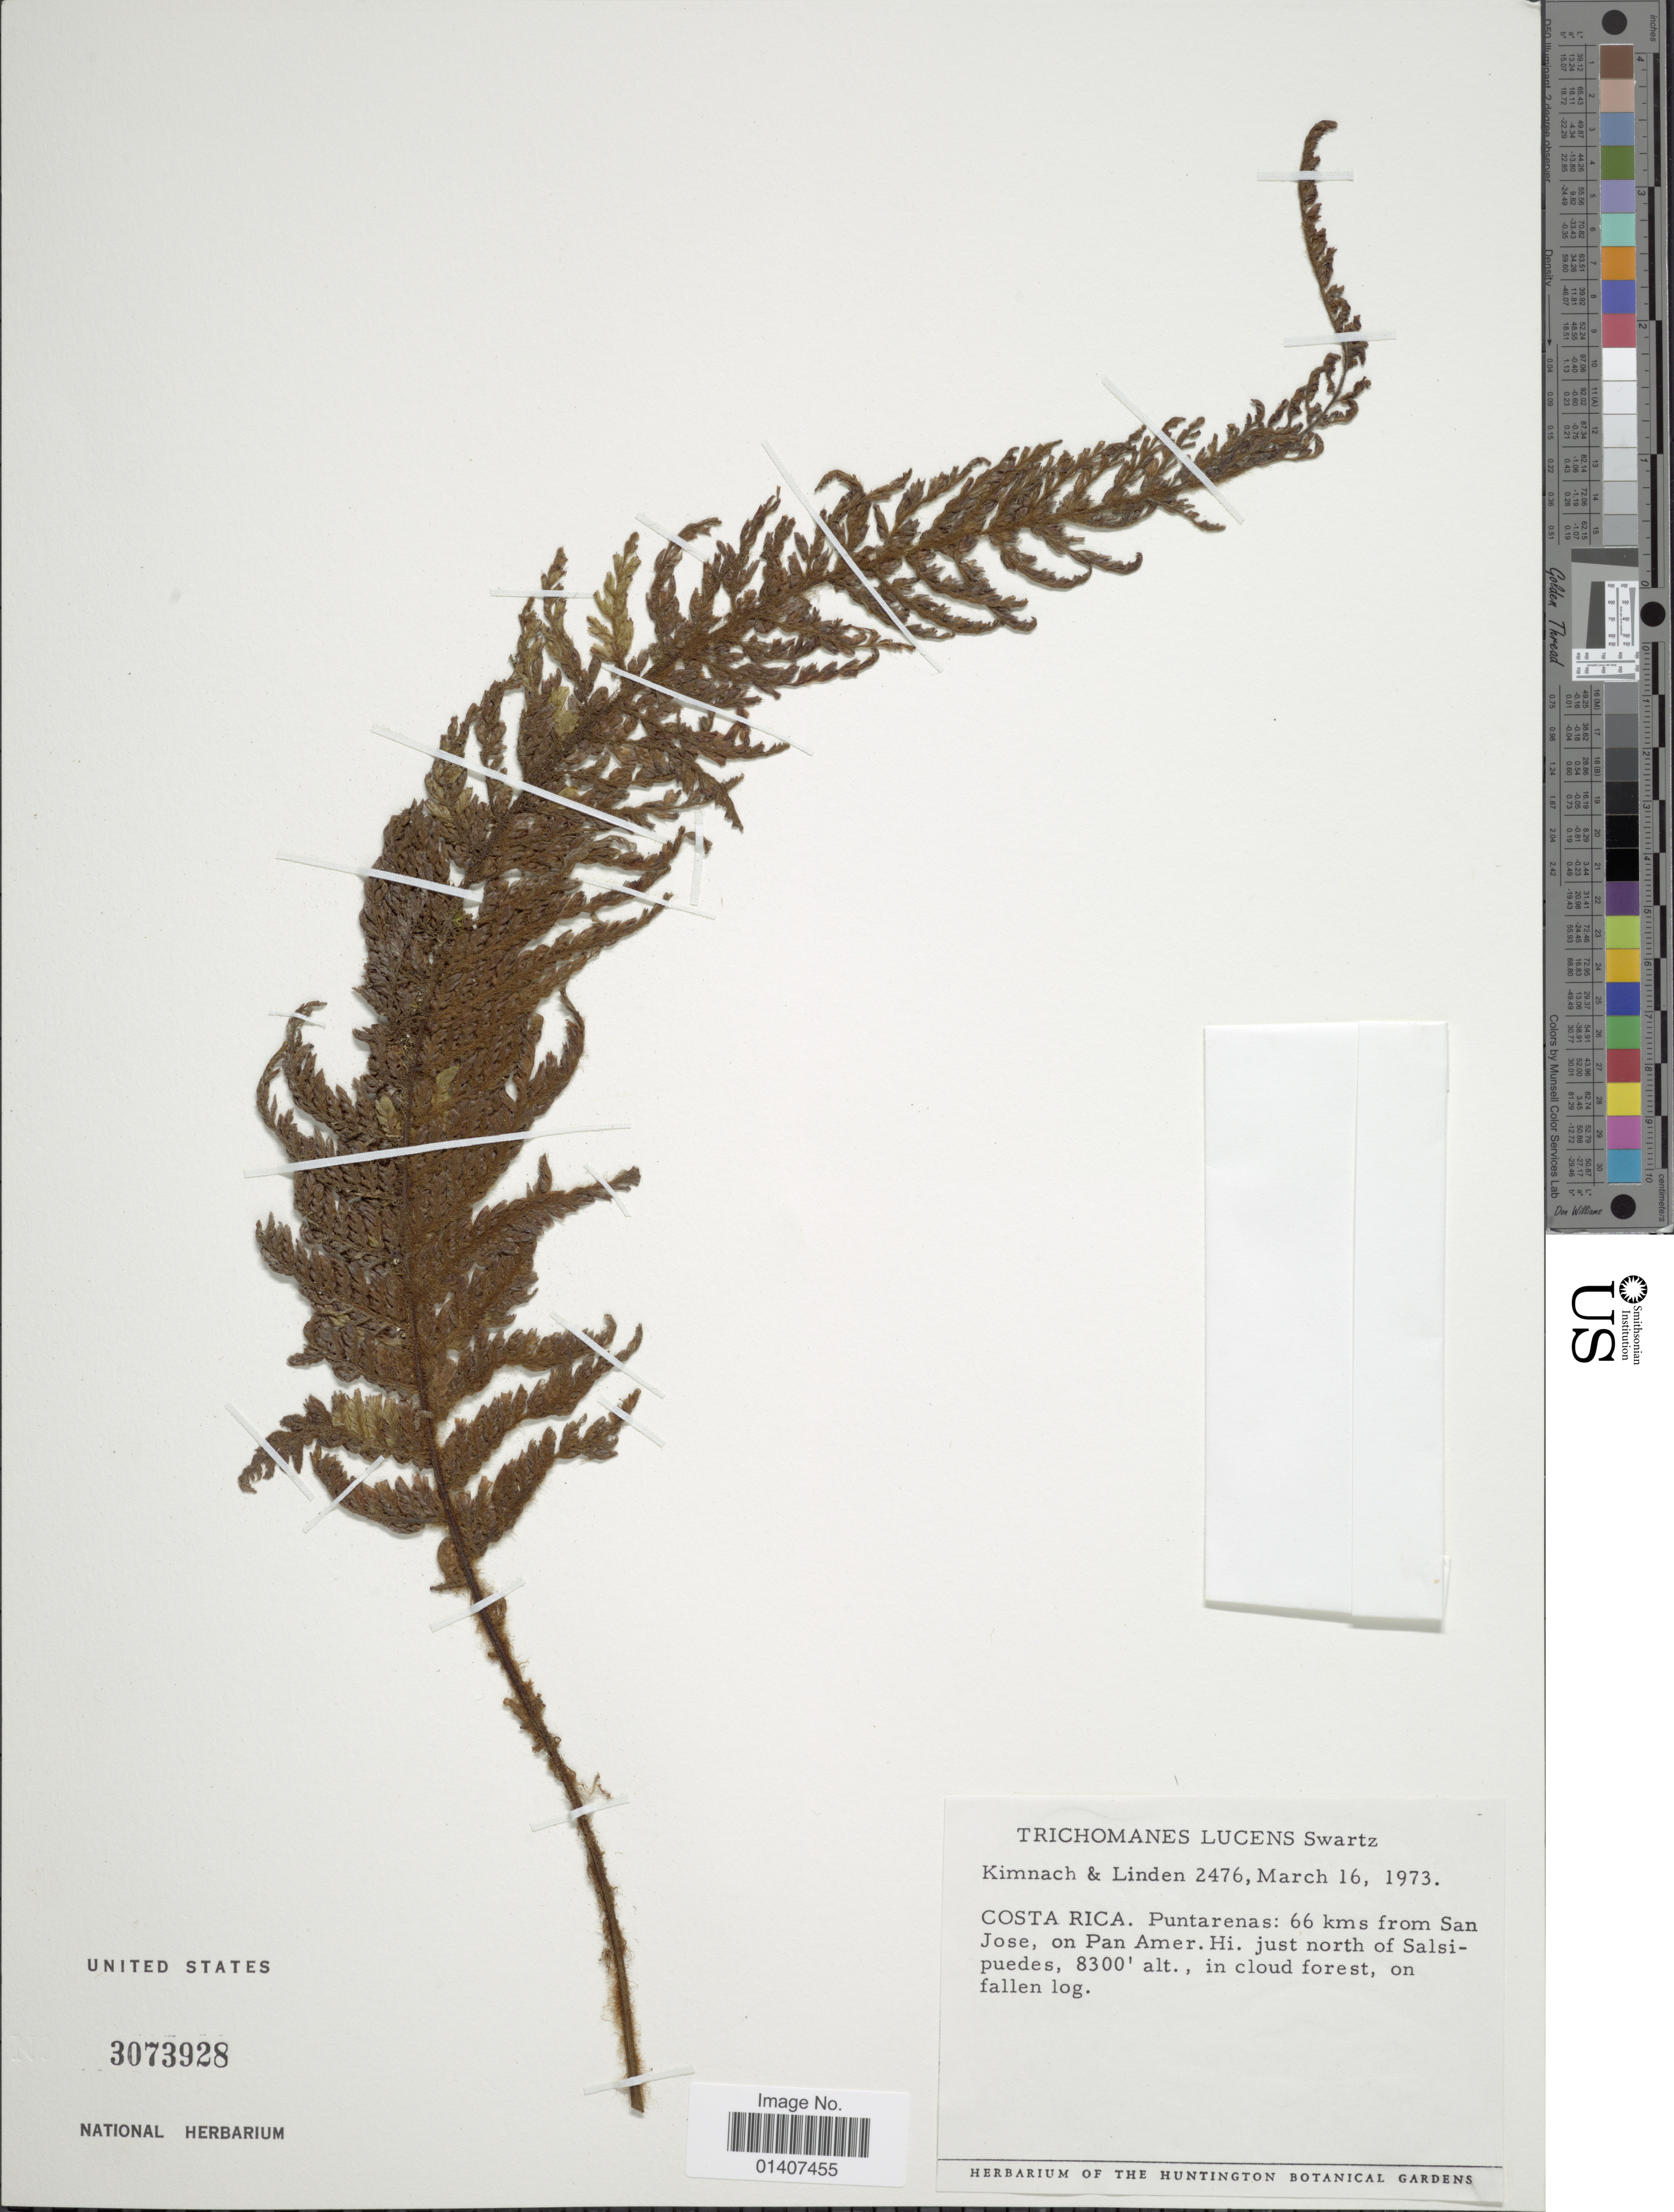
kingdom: Plantae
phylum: Tracheophyta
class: Polypodiopsida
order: Hymenophyllales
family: Hymenophyllaceae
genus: Trichomanes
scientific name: Trichomanes lucens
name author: Sw.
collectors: -. Kimnach & -- Linden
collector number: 2476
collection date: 1973-03-16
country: Costa Rica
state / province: Puntarenas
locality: Puntarenas: 66kms from San Jose, on Pan Amer. Hi. just north of Salsipuedes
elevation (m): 2530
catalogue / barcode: US 3073928